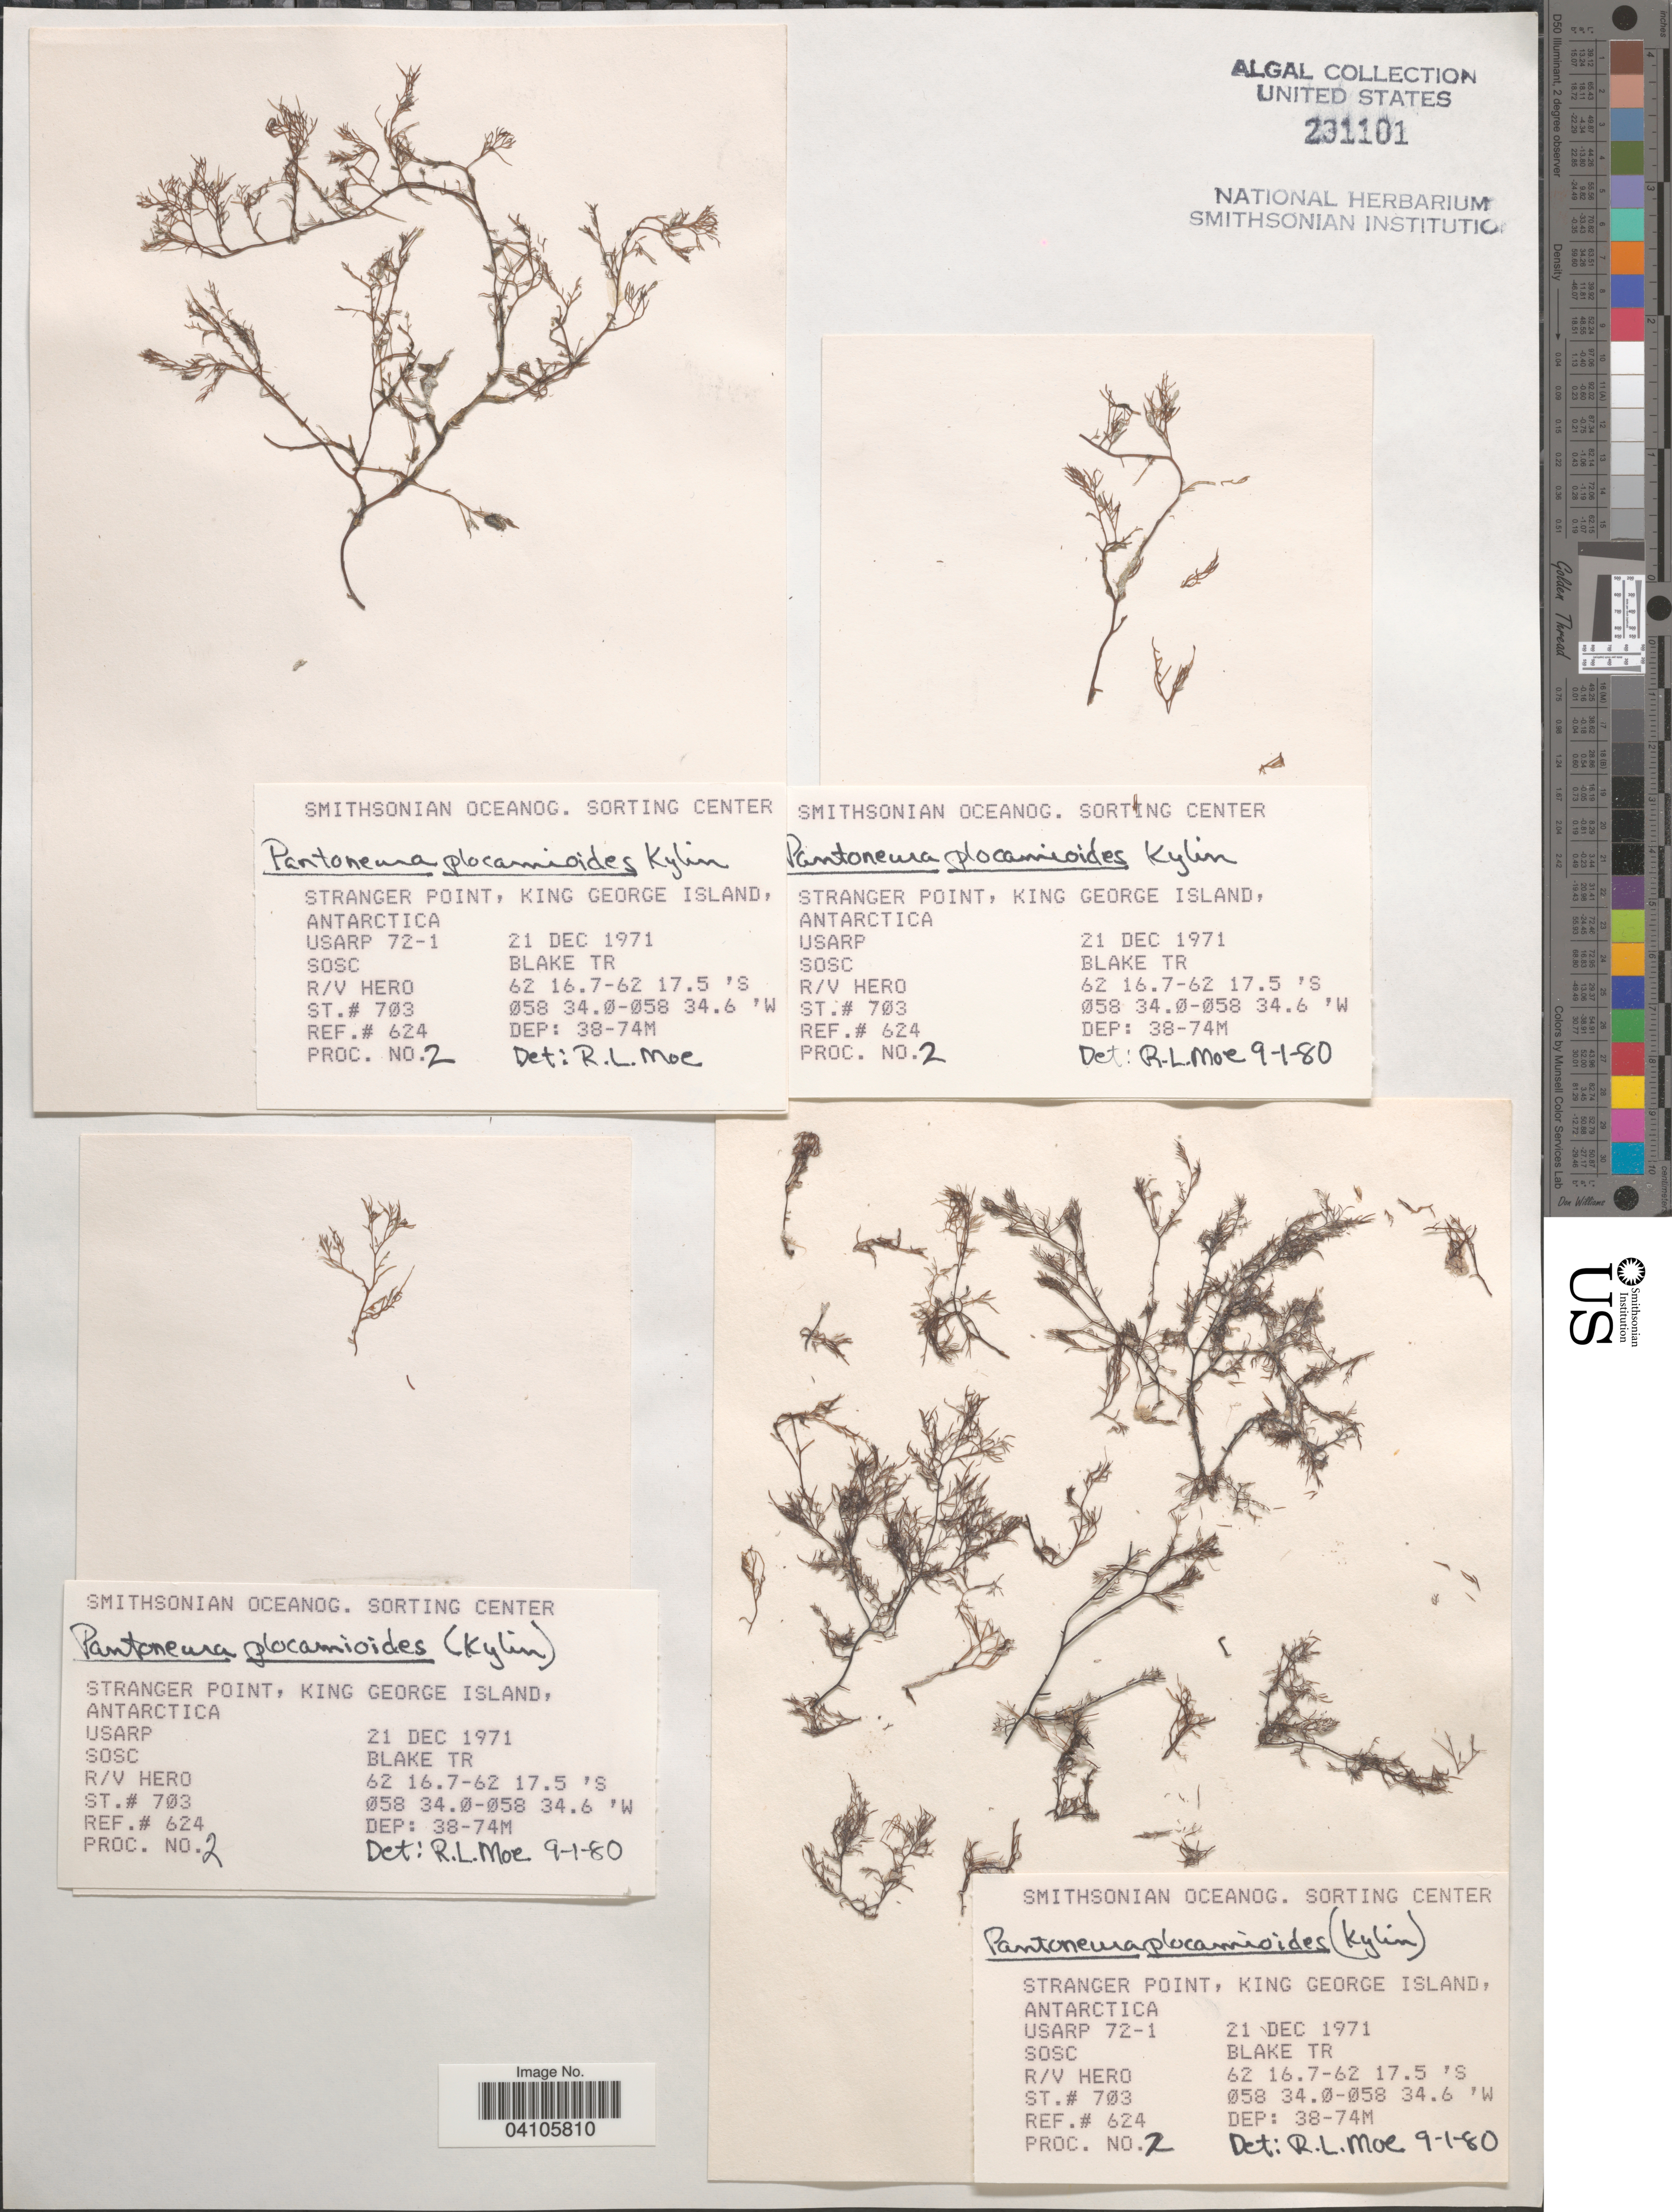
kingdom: Plantae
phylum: Rhodophyta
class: Florideophyceae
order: Ceramiales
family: Delesseriaceae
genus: Pantoneura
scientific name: Pantoneura plocamioides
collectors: T. Blake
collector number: Proc. 2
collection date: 1971-12-21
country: Antarctica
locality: Stranger Point, King George Island. USARP 72-1.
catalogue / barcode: US 231101